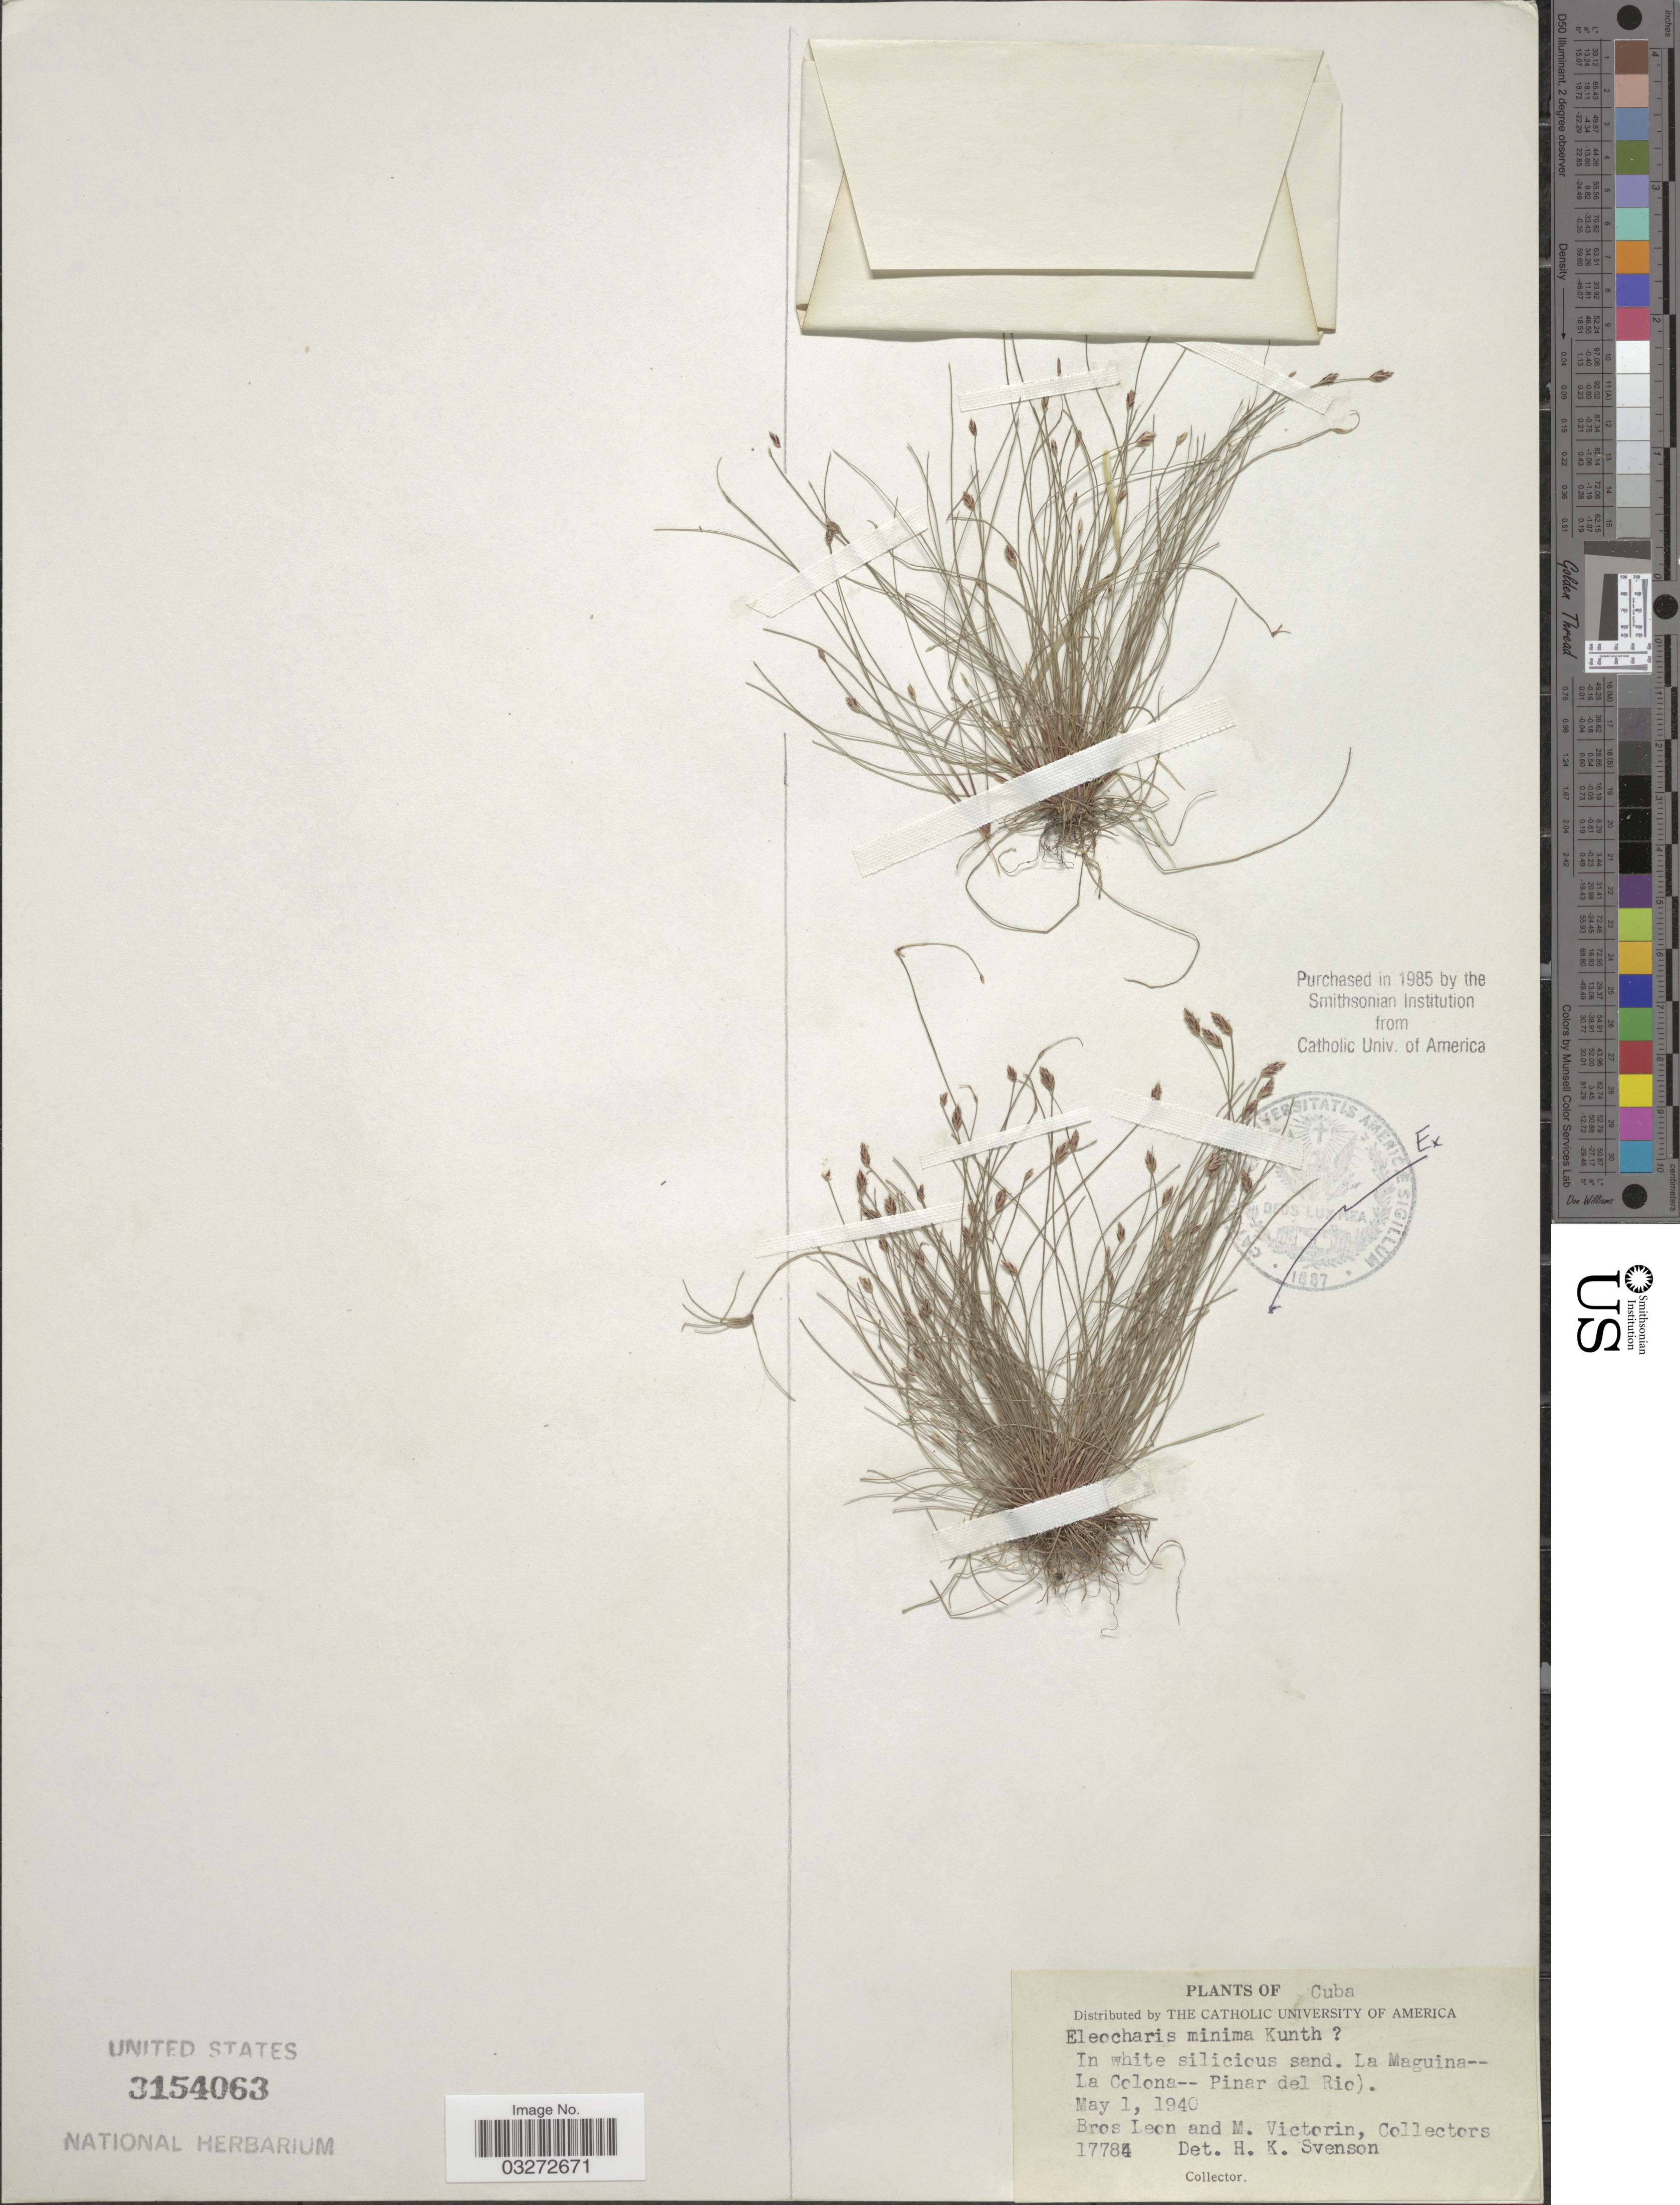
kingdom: Plantae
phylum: Tracheophyta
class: Liliopsida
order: Poales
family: Cyperaceae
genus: Eleocharis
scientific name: Eleocharis minima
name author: Kunth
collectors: Bro. León & Fr. Marie-Victorin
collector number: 17784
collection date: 1940-05-01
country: Cuba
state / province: Pinar del Río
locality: In white silicious sand. La Maguina--La Colona-- Pinar del Rio).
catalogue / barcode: US 3154063